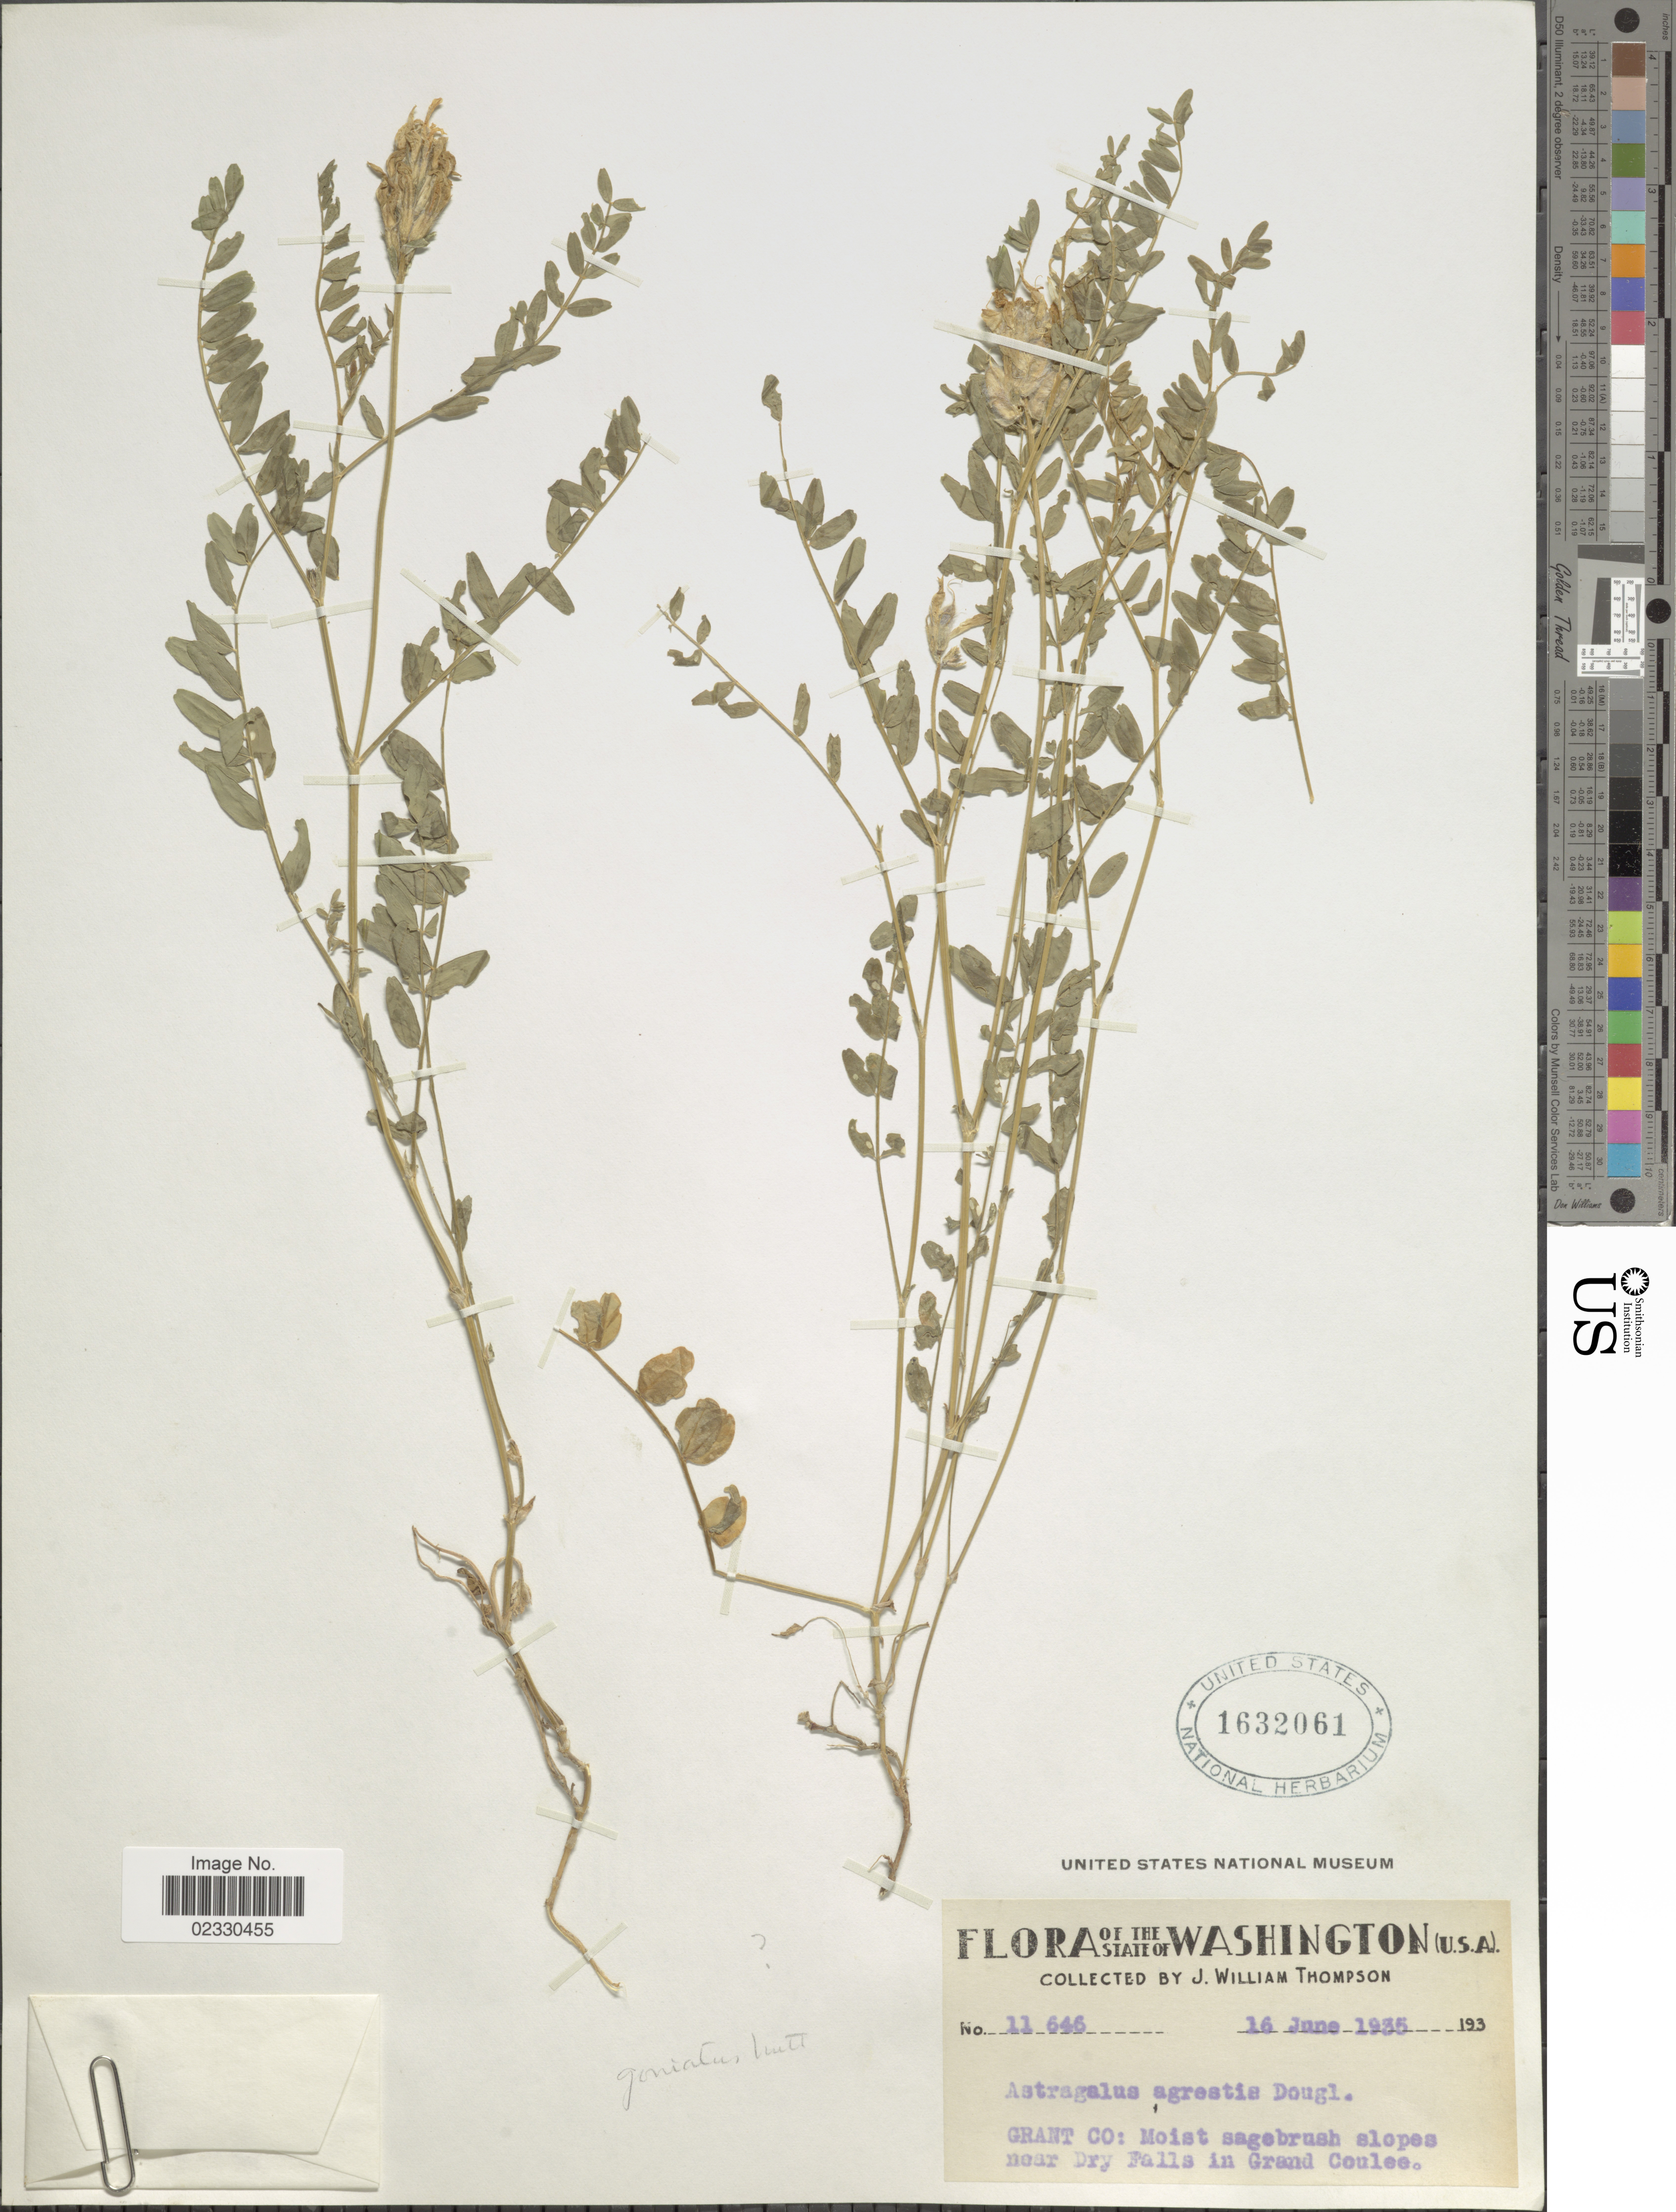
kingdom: Plantae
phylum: Tracheophyta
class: Magnoliopsida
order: Fabales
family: Fabaceae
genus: Astragalus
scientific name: Astragalus dasyglottis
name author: DC.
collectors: J. W. Thompson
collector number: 11646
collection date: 1935-06-16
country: United States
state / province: Washington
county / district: Grant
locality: Grant Co: moist sagebrush slopes near Dry Falls in Grand Coulee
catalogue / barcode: US 1632061